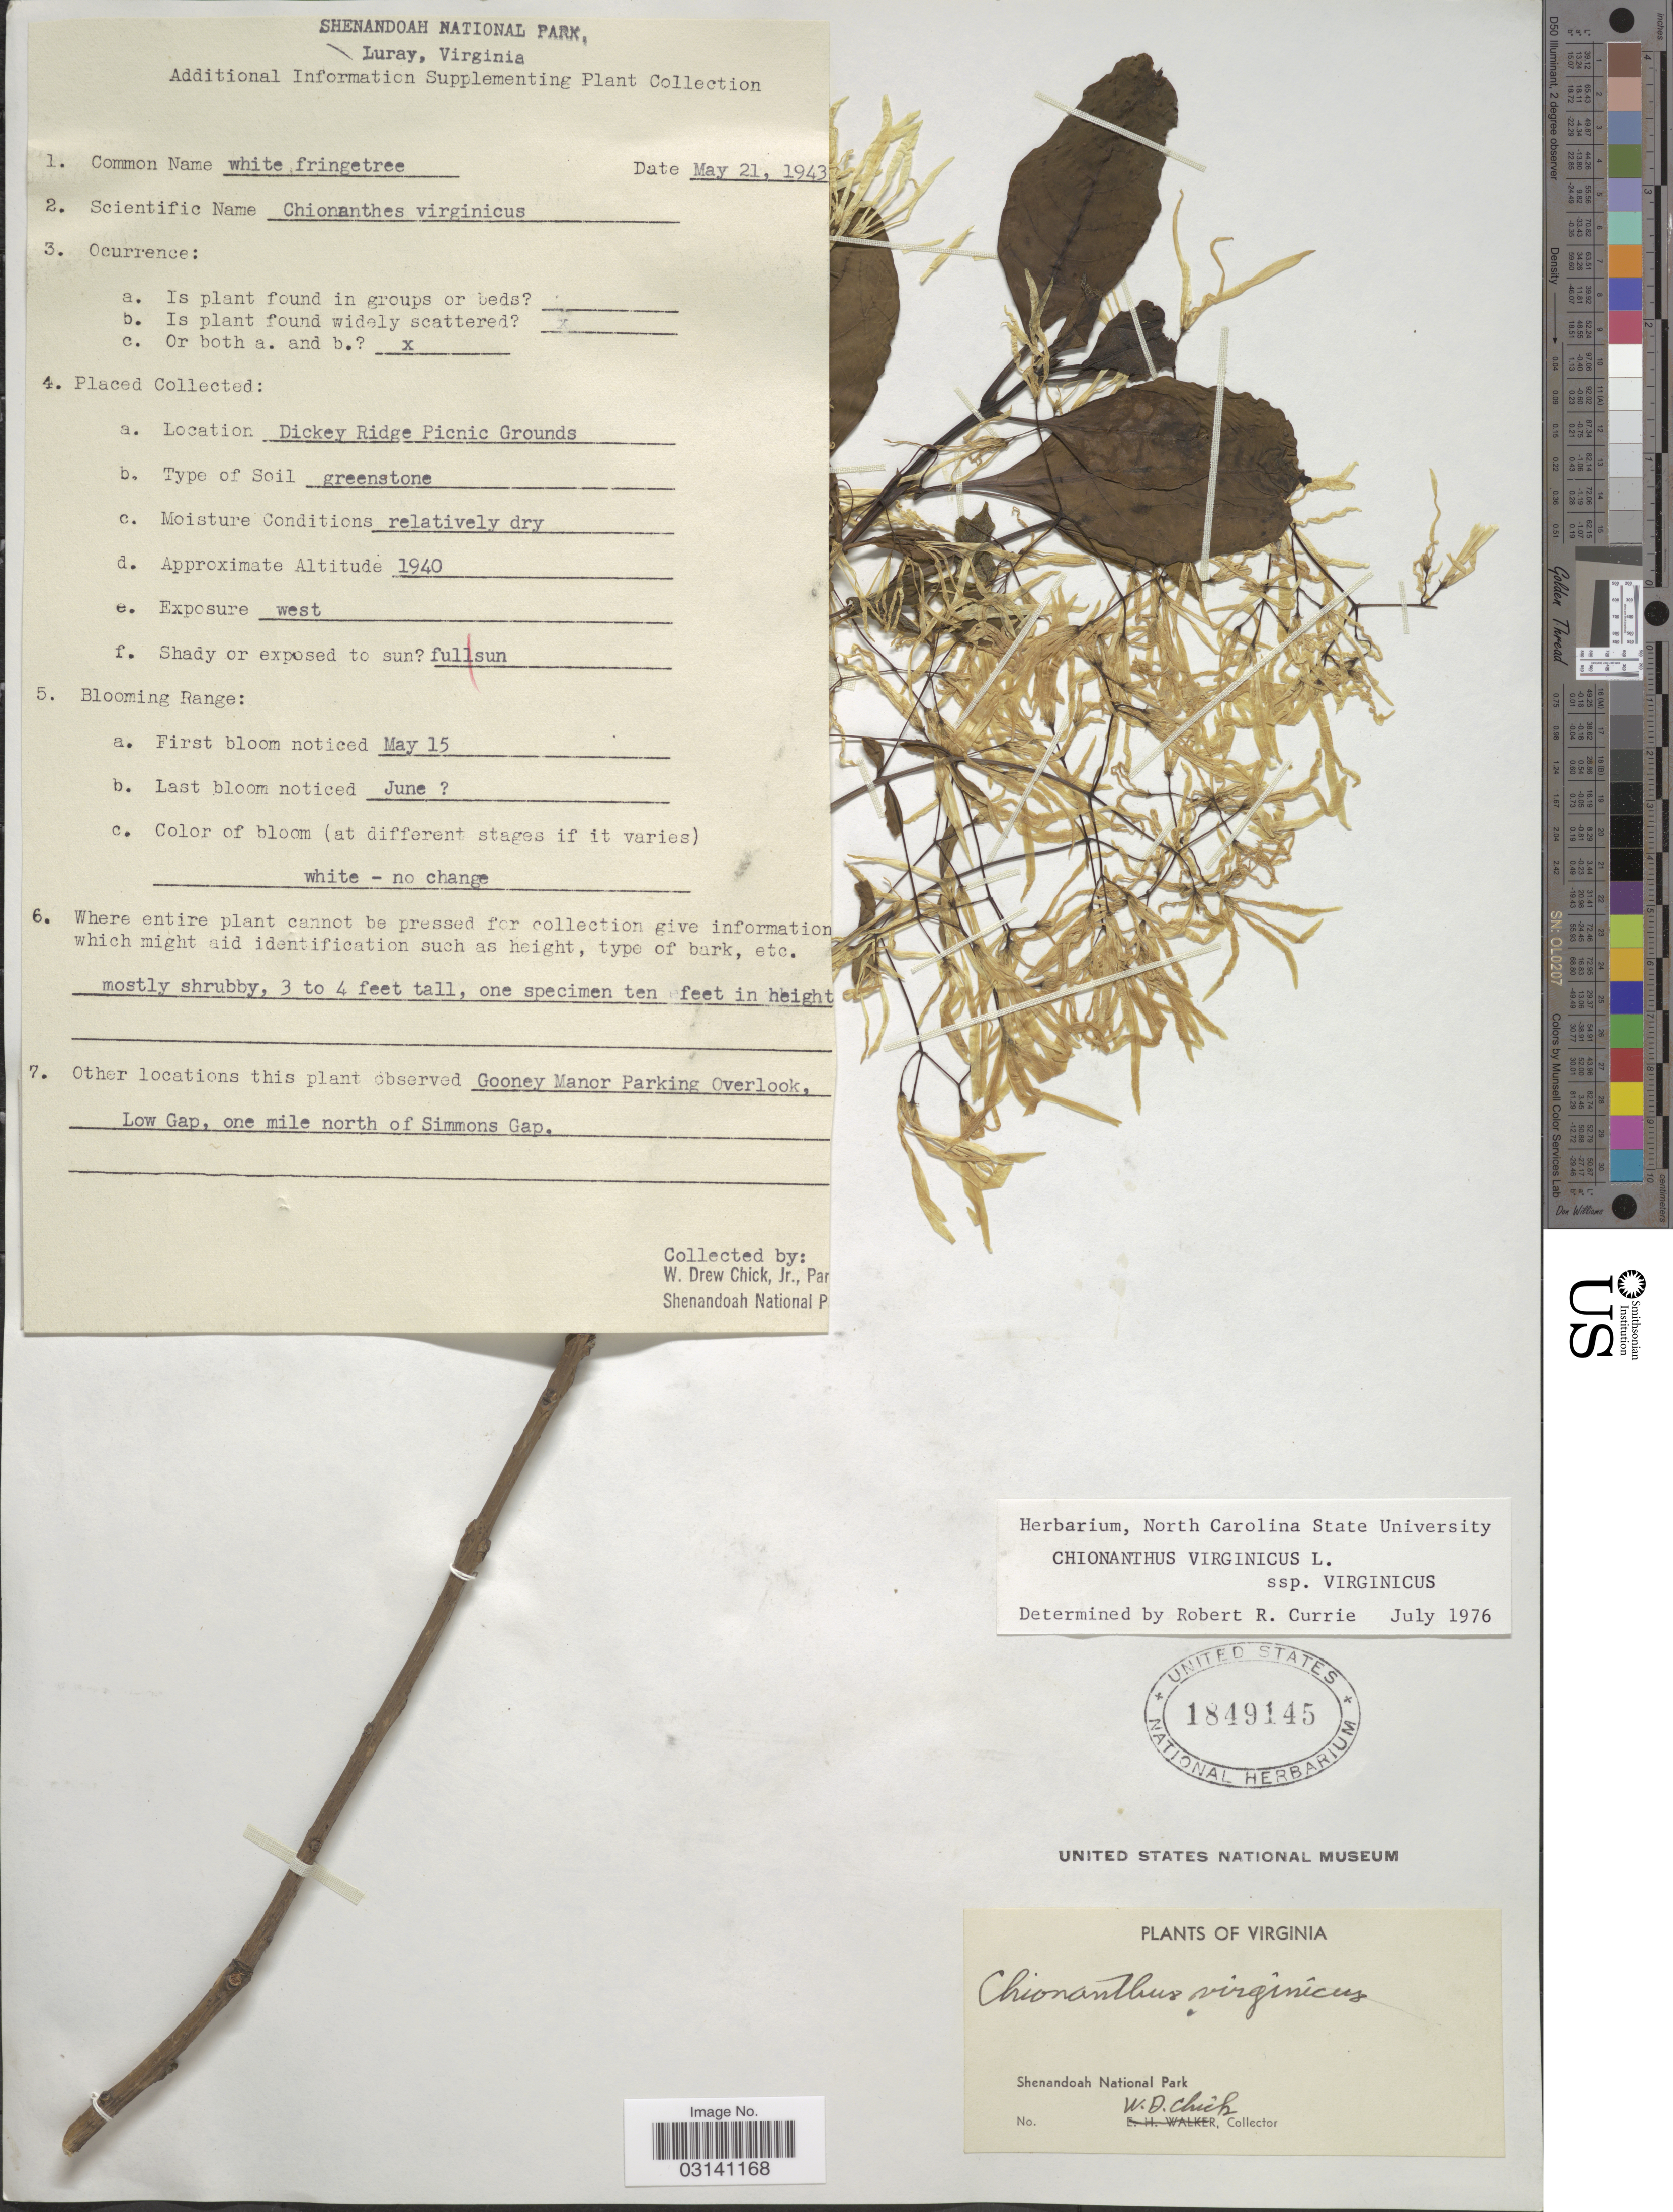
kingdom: Plantae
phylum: Tracheophyta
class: Magnoliopsida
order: Lamiales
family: Oleaceae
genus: Chionanthus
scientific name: Chionanthus virginicus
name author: L.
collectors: W. Chick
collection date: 1943-05-21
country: United States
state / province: Virginia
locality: Shenandoah National Park. Luray. Dickey Ridge Picnic Grounds. Gooney Manor Parking Overlook, Low Gap, one mile north of Simmons Gap.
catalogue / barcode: US 1849145